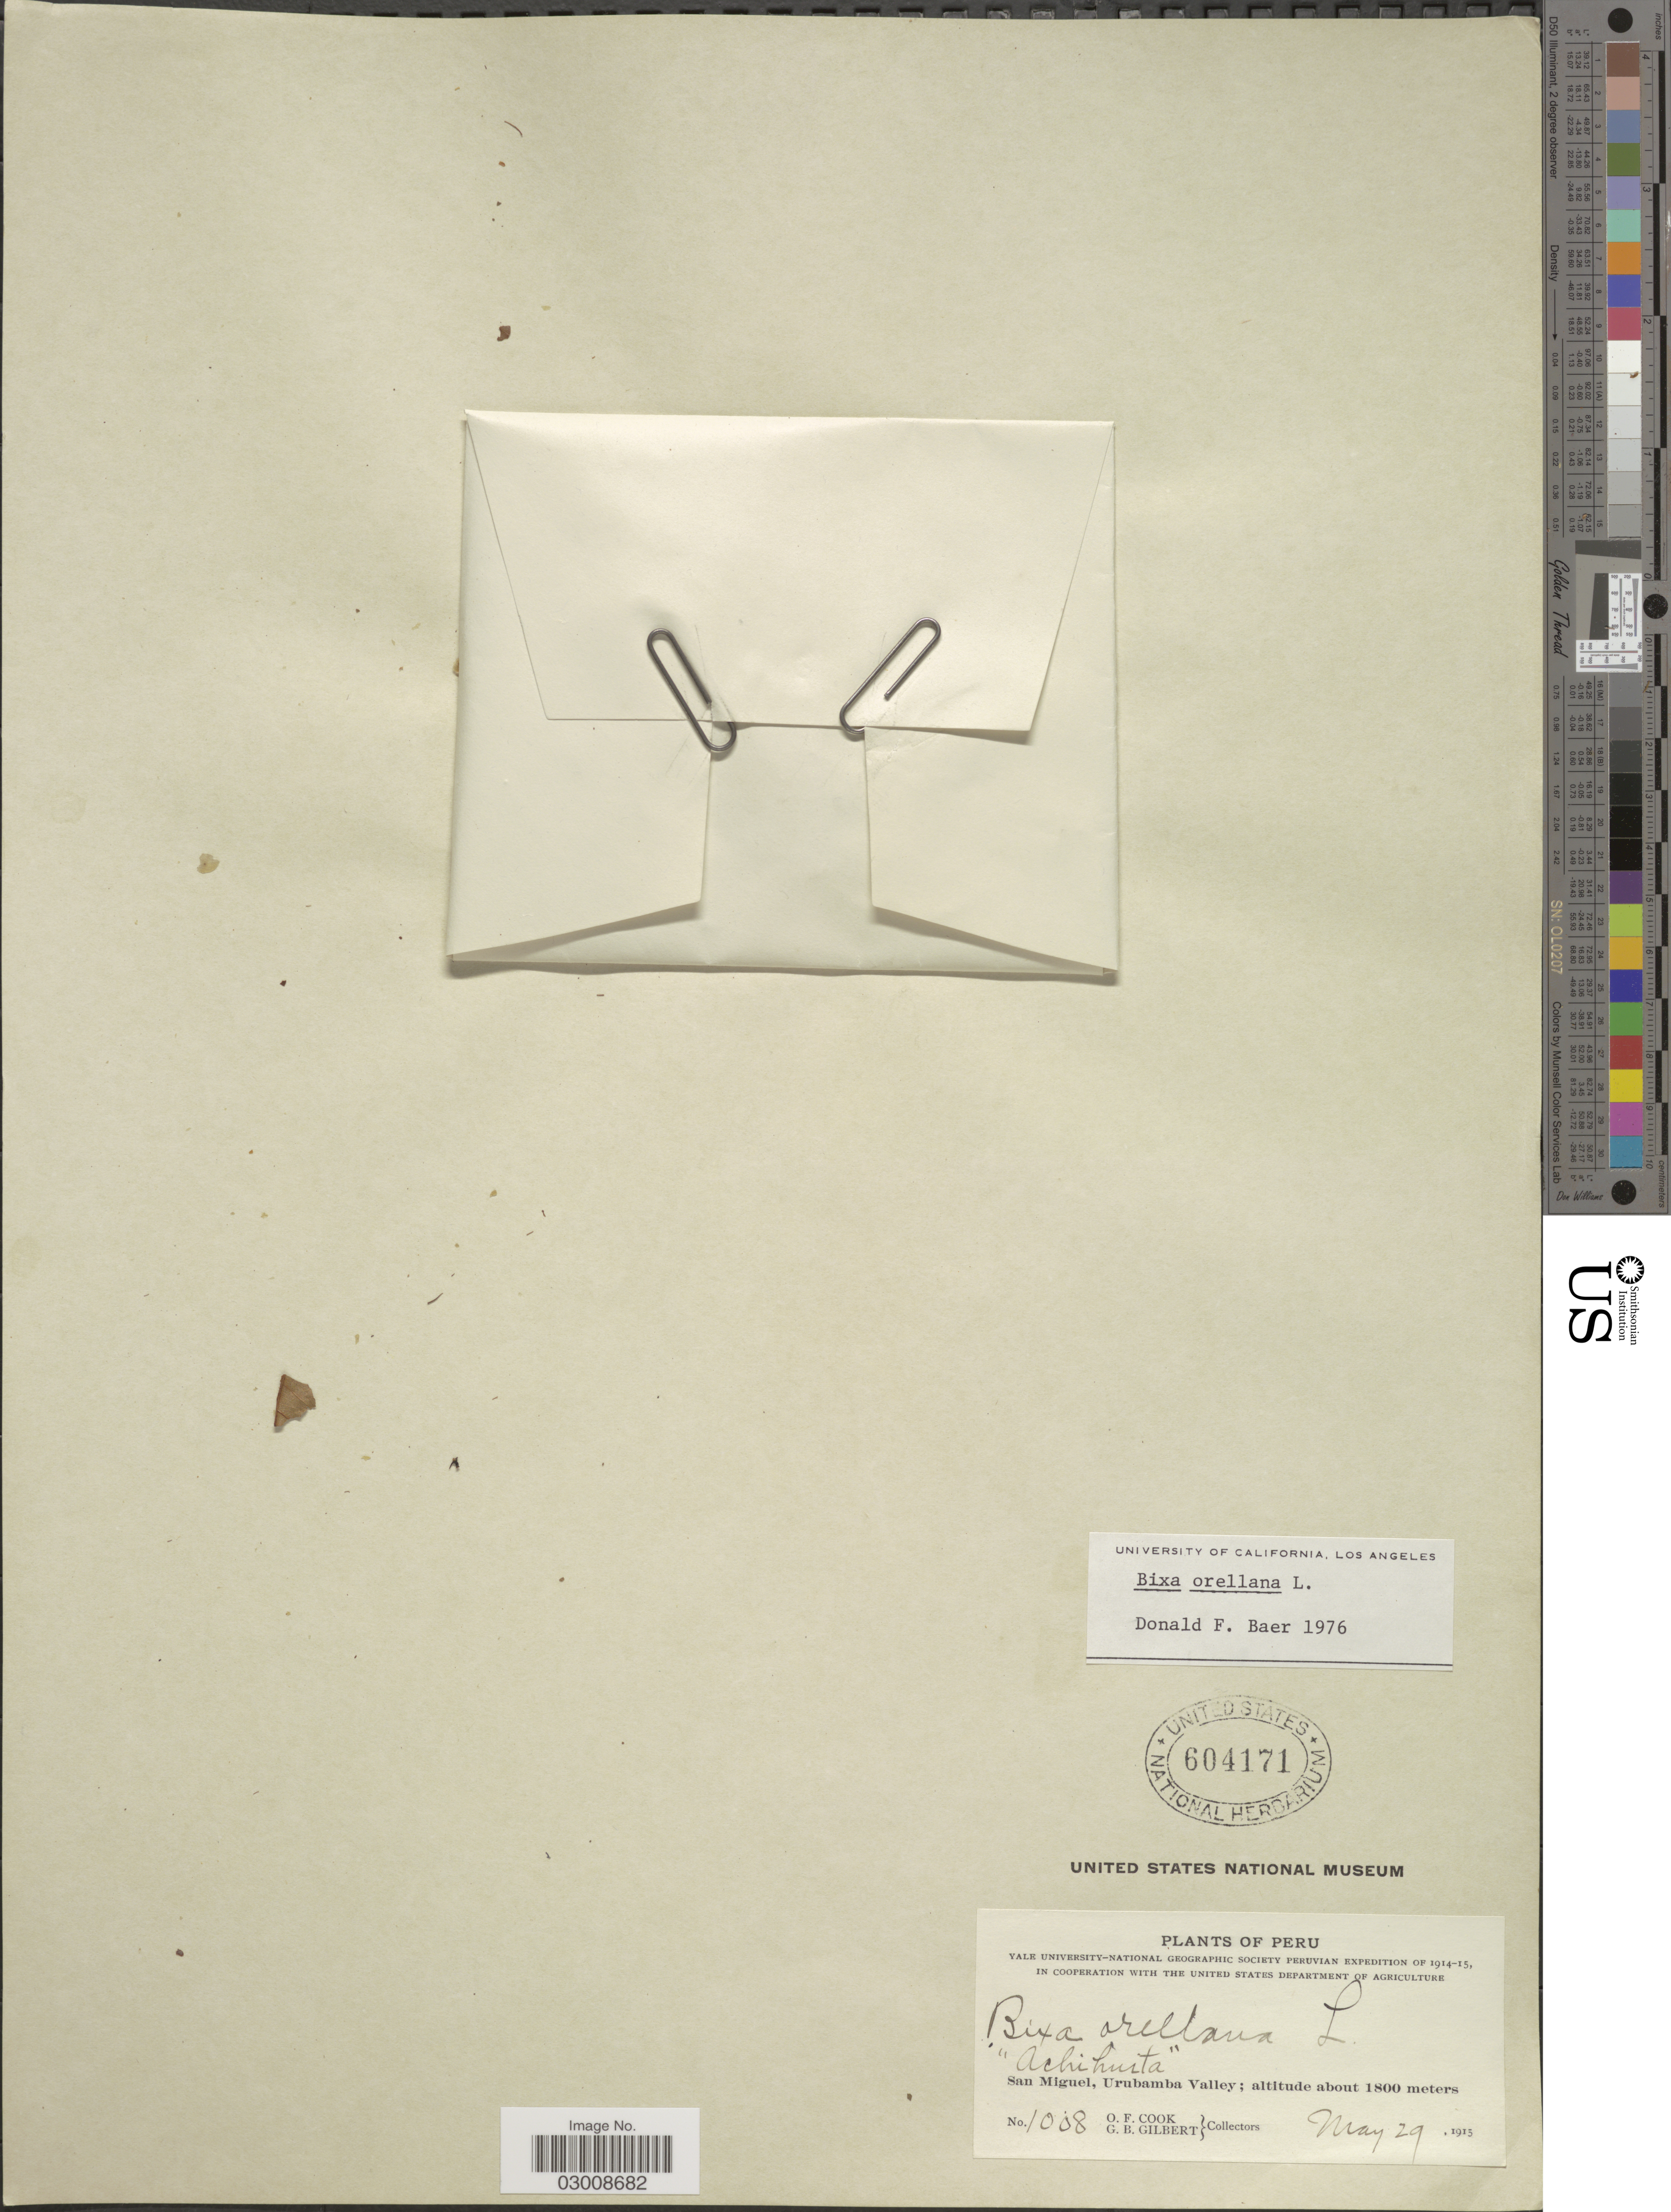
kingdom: Plantae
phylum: Tracheophyta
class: Magnoliopsida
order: Malvales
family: Bixaceae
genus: Bixa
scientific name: Bixa orellana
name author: L.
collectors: O. F. Cook & G. B. Gilbert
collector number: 1008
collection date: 1915-05-29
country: Peru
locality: San Miguel, Urubamba Valley.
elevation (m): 1800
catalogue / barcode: US 604171